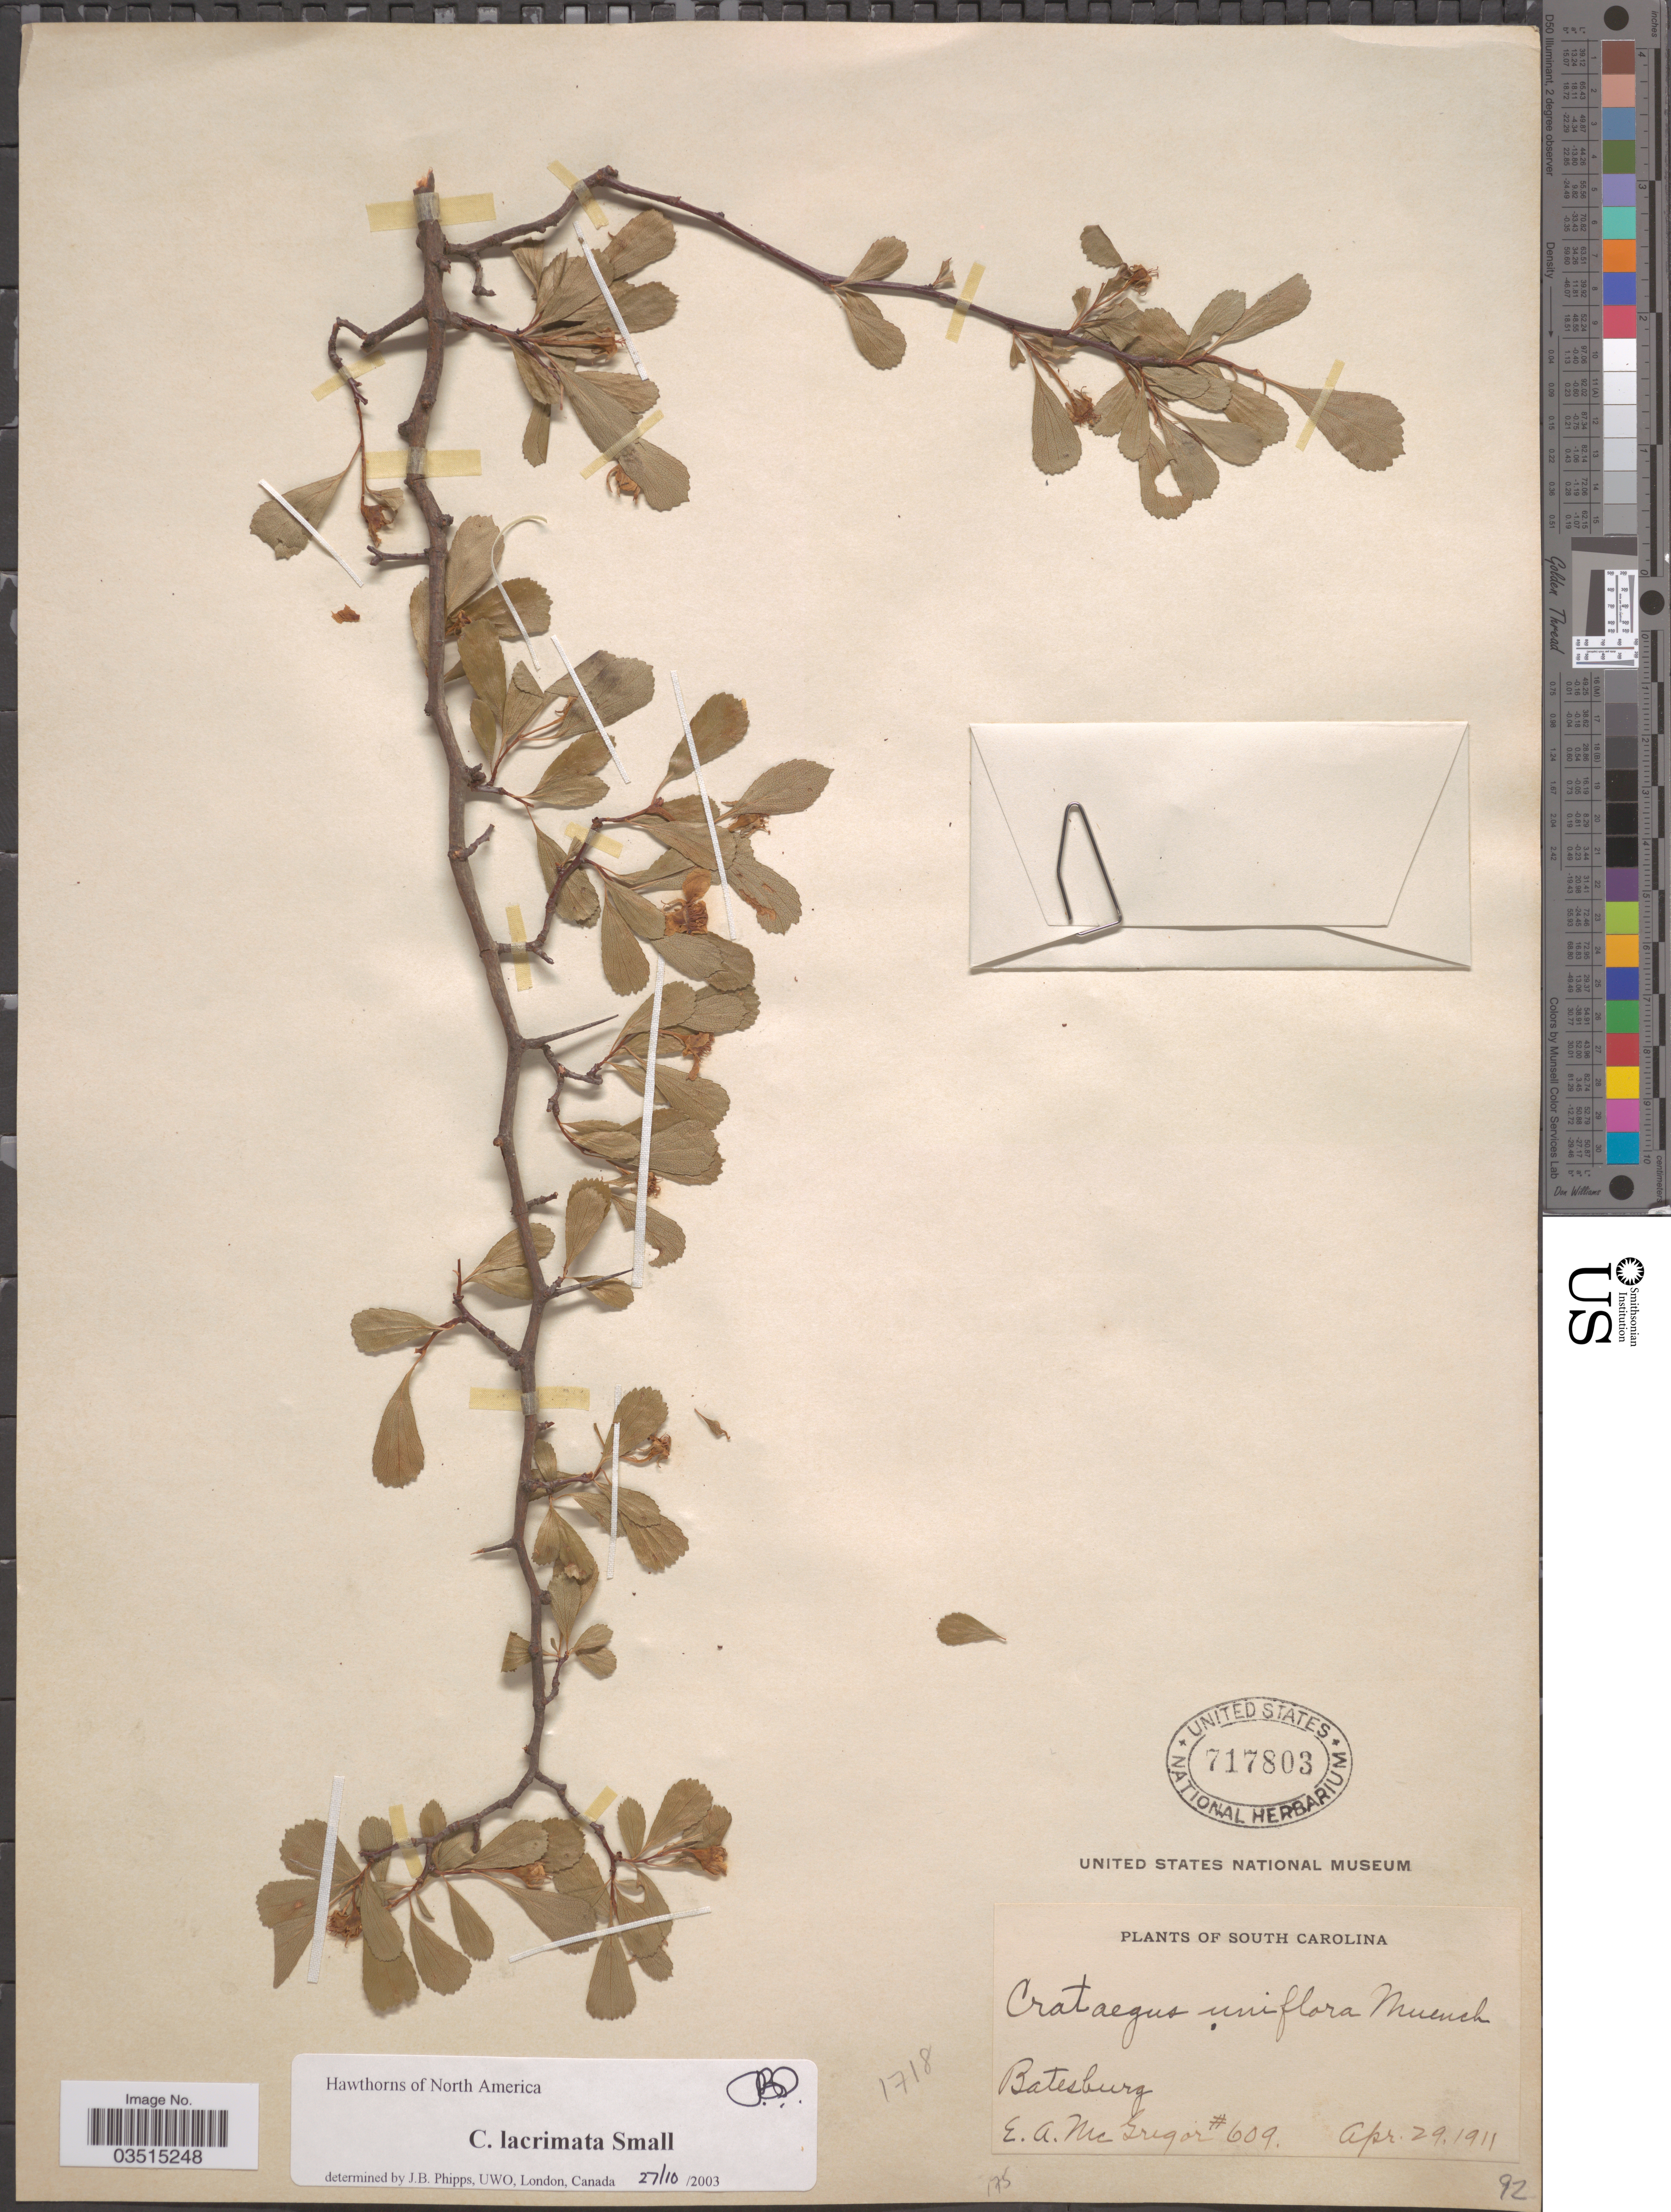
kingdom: Plantae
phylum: Tracheophyta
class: Magnoliopsida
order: Rosales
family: Rosaceae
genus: Crataegus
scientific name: Crataegus lacrimata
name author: Small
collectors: E. A. McGregor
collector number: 609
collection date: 1911-04-29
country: United States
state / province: South Carolina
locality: Batesburg.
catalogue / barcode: US 717803